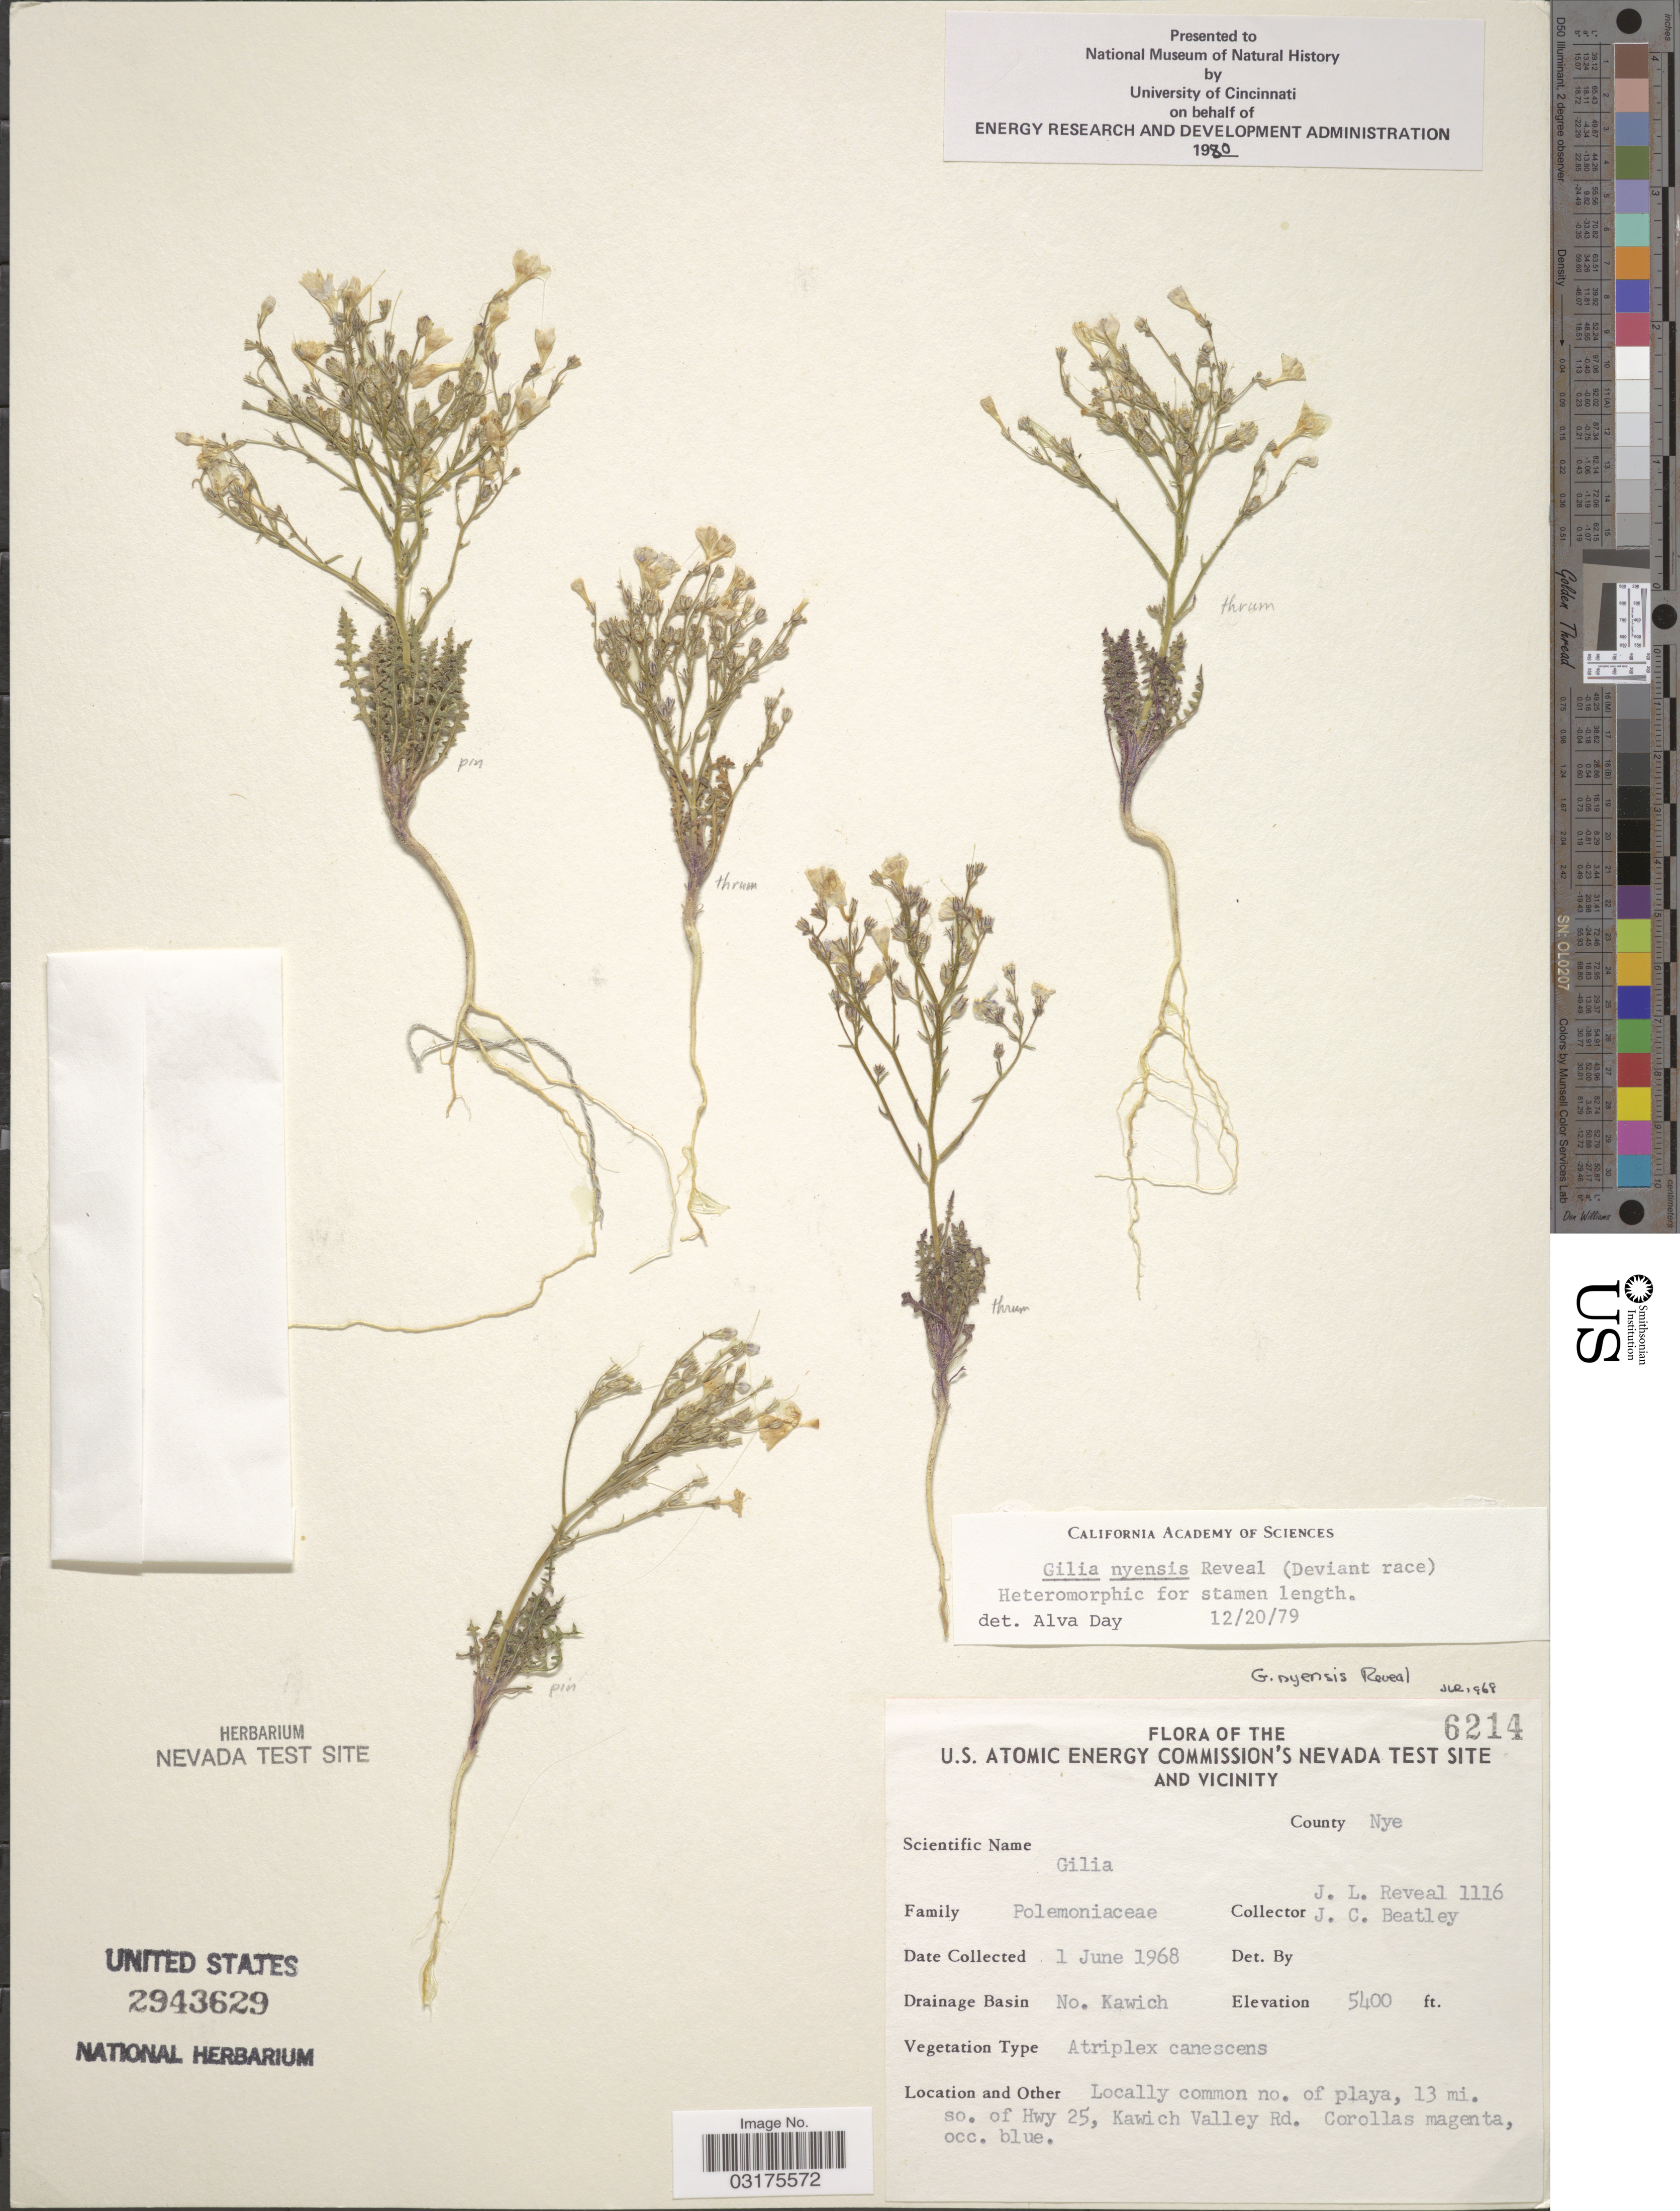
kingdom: Plantae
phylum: Tracheophyta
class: Magnoliopsida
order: Ericales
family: Polemoniaceae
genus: Aliciella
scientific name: Aliciella heterostyla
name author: (S. Cochrane & A.G. Day) J.M. Porter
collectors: J. L. Reveal & J. C. Beatley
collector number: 1116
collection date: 1968-06-01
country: United States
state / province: Nevada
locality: U.S. Atomic Energy Commission's Nevada Test Site and Vicinity, County Nye, Drainage Basin No. Kawich, Locally common no. of playa, 13 mi. so. of Hwy. 25, Kawich Valley Rd.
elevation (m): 1646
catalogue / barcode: US 2943629